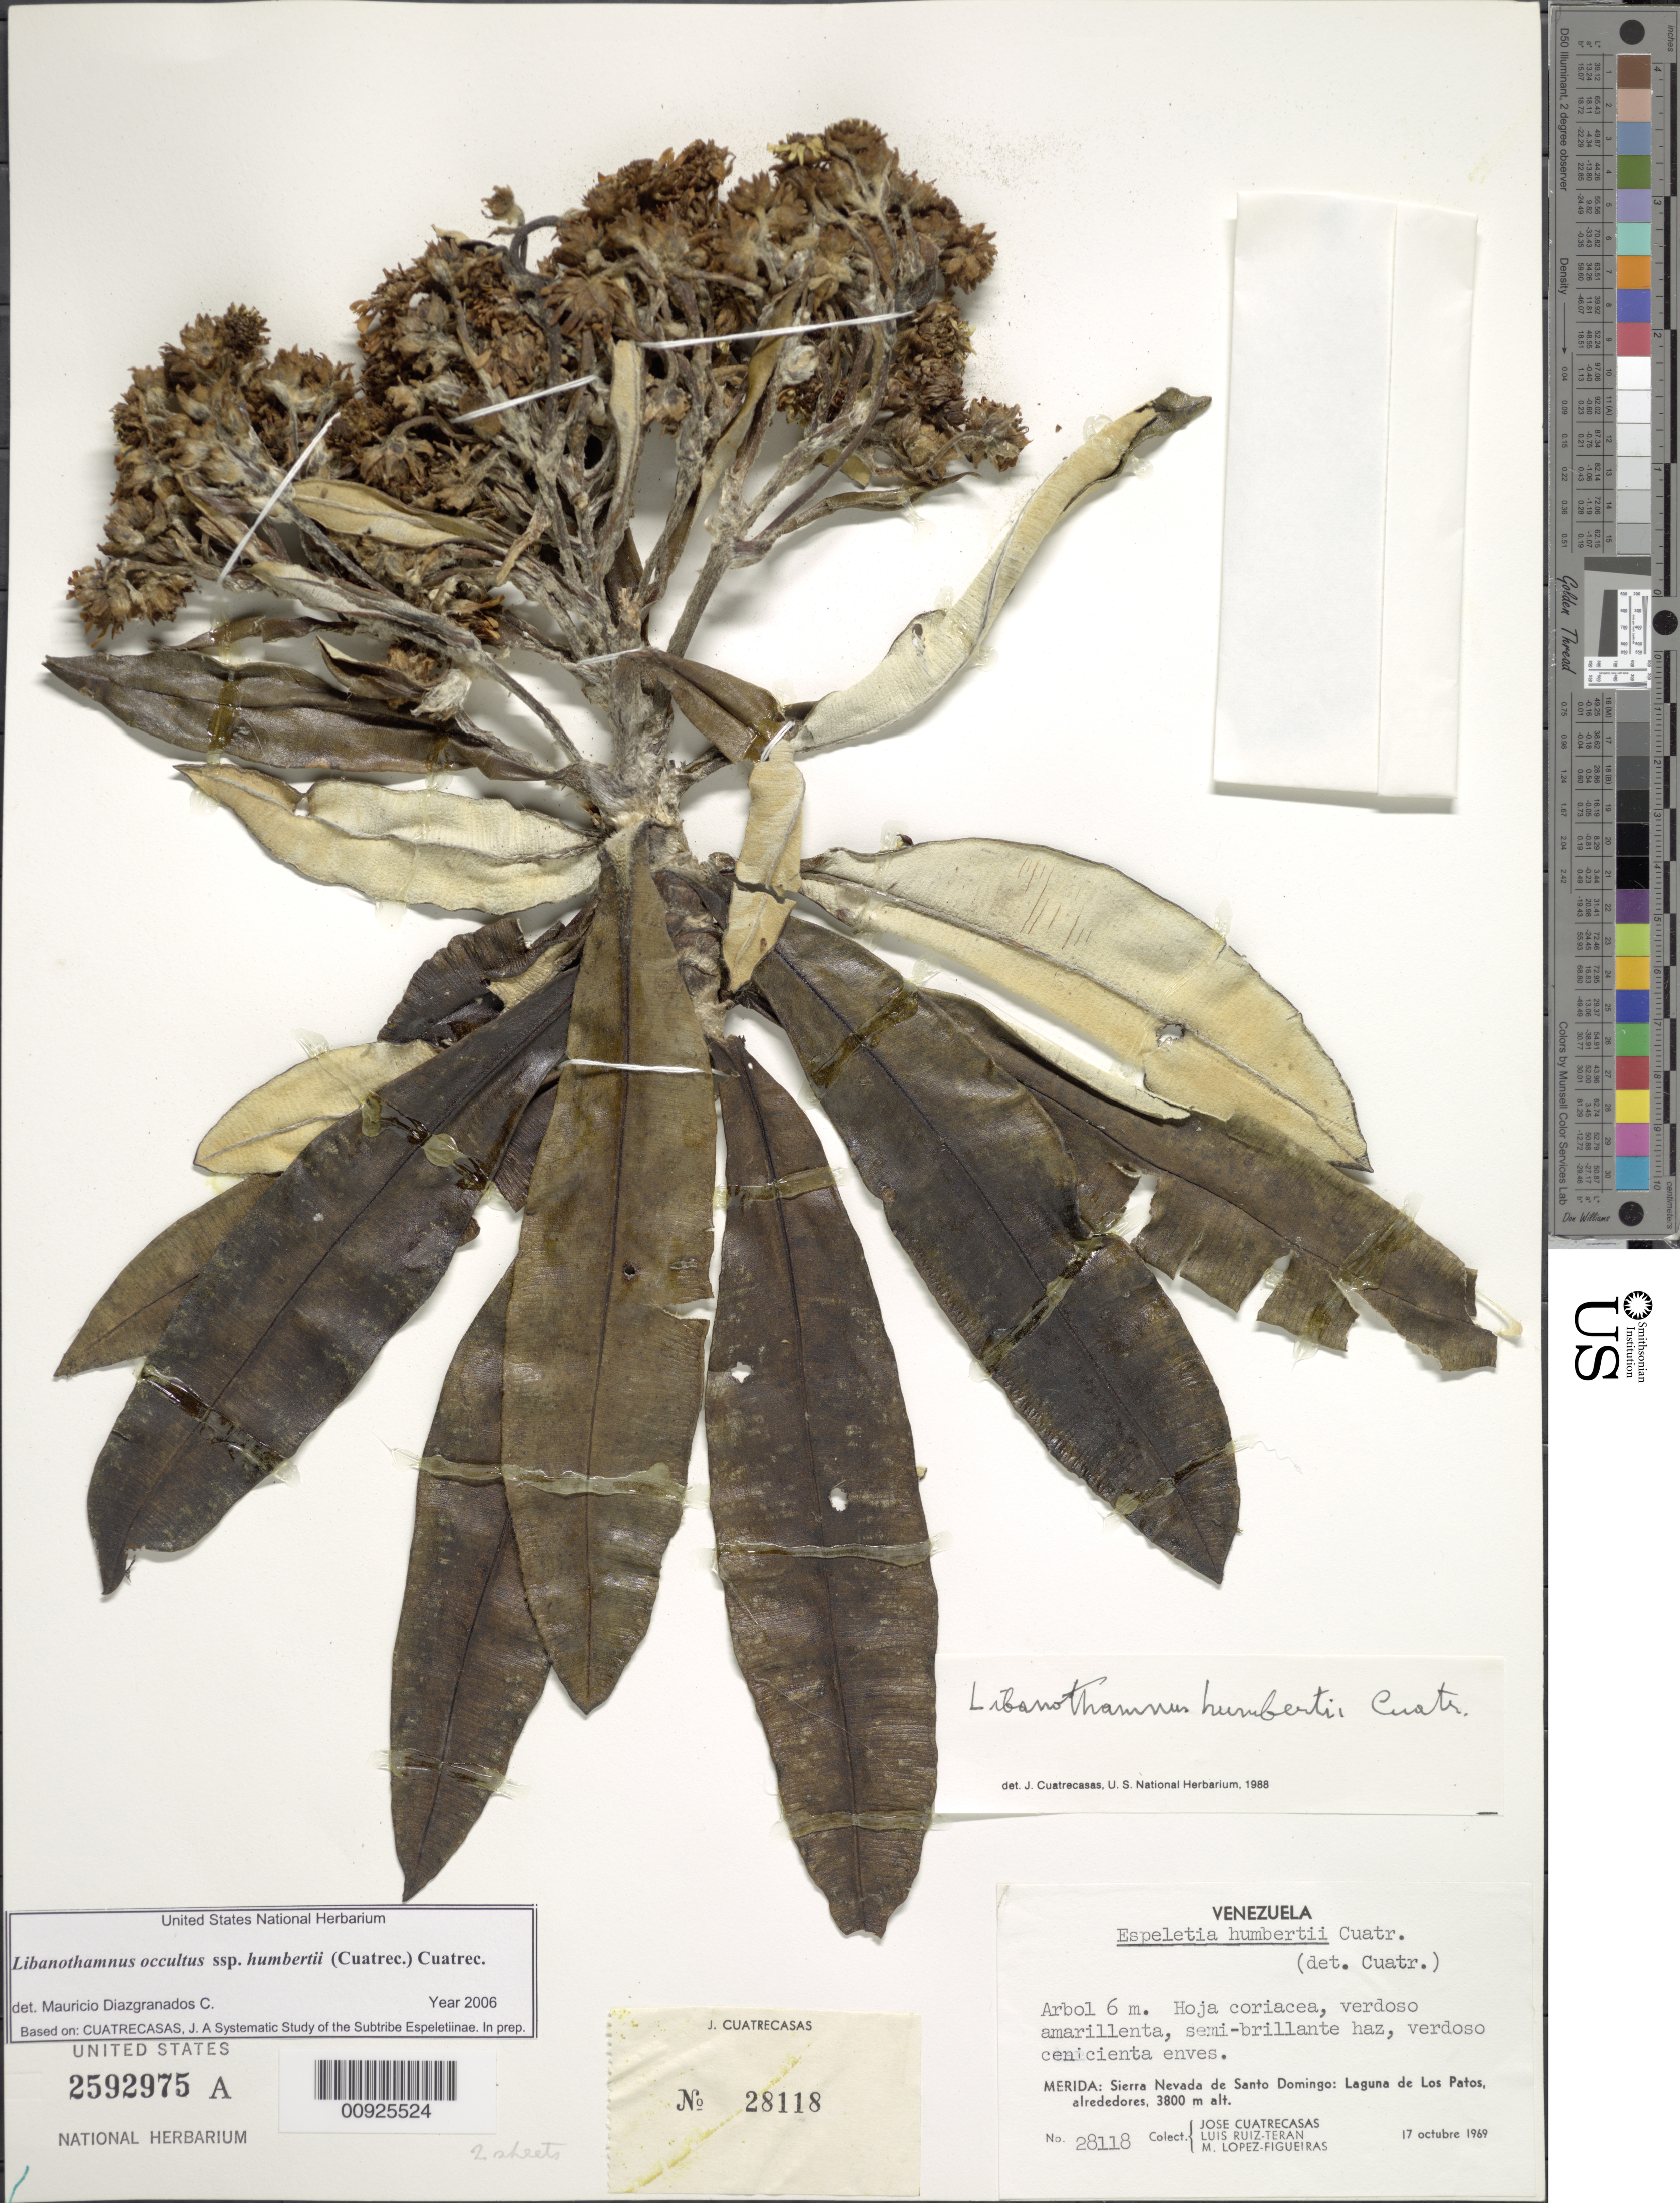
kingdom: Plantae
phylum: Tracheophyta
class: Magnoliopsida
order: Asterales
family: Asteraceae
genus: Libanothamnus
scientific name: Libanothamnus occultus subsp. humbertii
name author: (Cuatrec.) Cuatrec.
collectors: J. Cuatrecasas, L. E. Ruíz-Terán & M. López Figueiras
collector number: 28118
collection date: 1969-10-17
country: Venezuela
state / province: Mérida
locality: Sierra Nevada de Santo Domingo, Laguna de los Patos, alrededores.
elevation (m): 3800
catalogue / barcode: US 2592975A